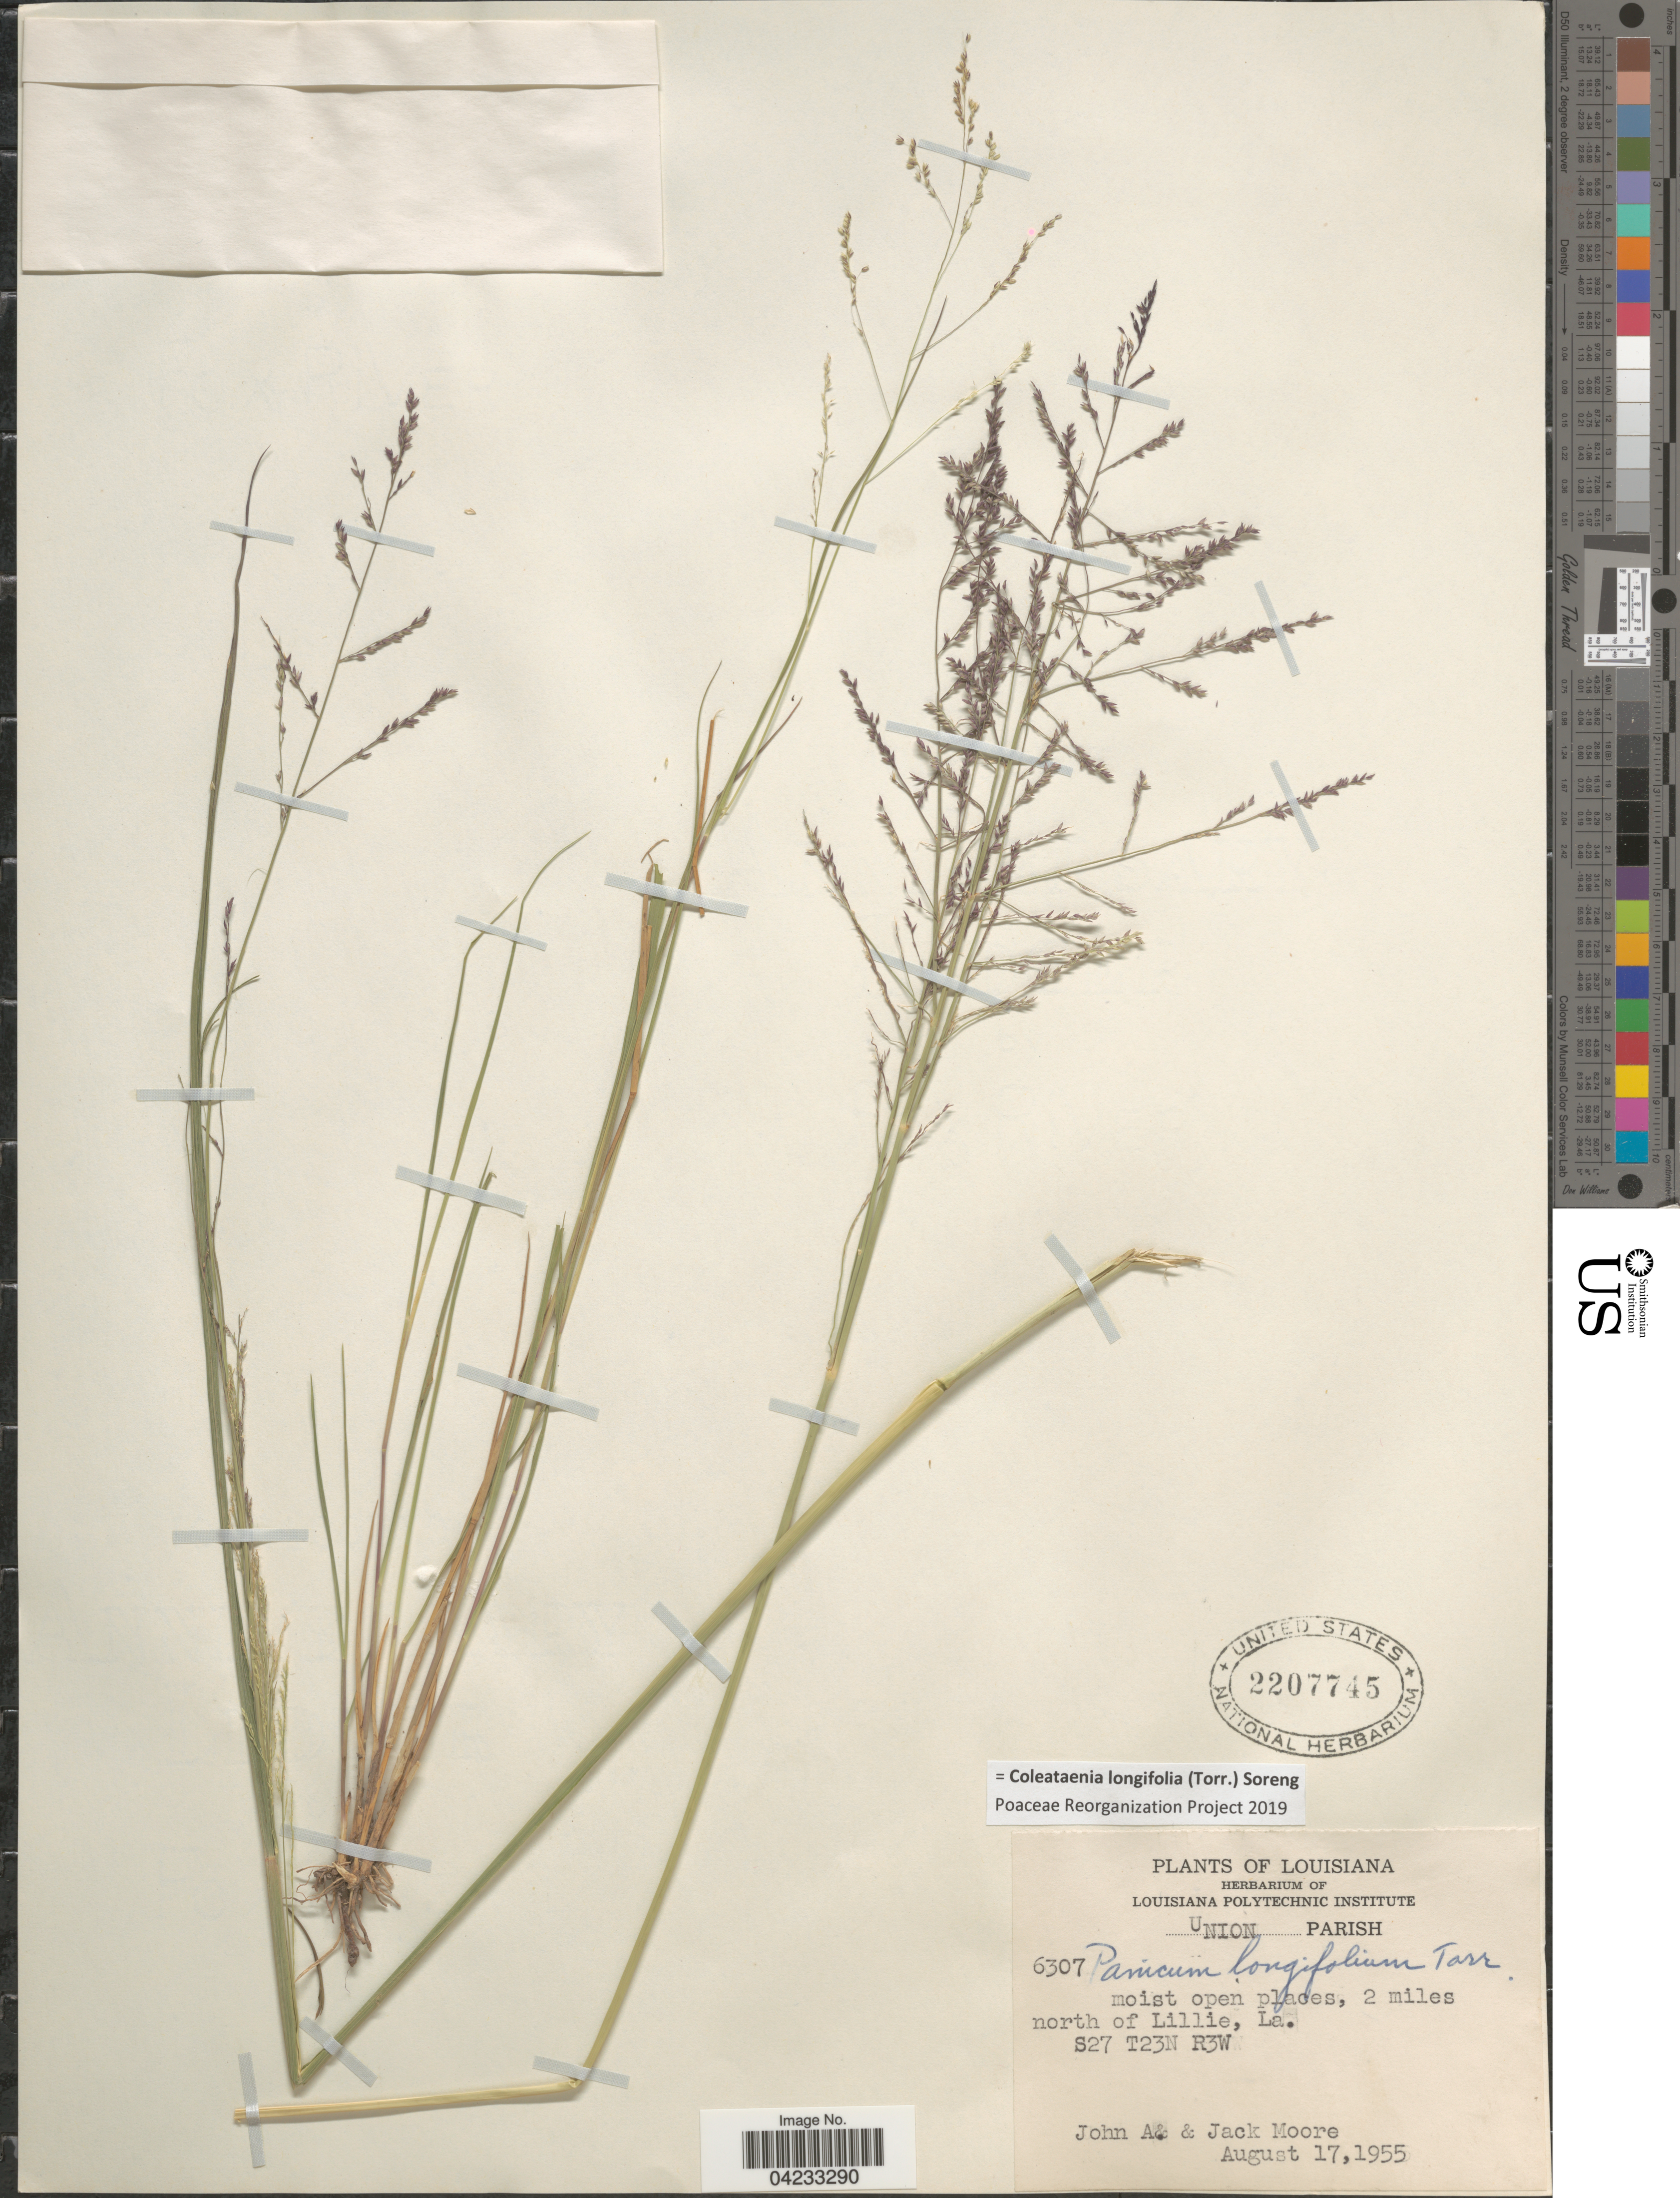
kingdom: Plantae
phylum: Tracheophyta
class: Liliopsida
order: Poales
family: Poaceae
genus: Coleataenia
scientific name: Coleataenia longifolia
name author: (Torr.) Soreng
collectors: J. A. Moore & J. Moore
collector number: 6307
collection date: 1955-08-17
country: United States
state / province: Louisiana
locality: Union Parish. Moist open places, 2 miles north of Lillie. S27 T23N R3W.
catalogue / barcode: US 2207745